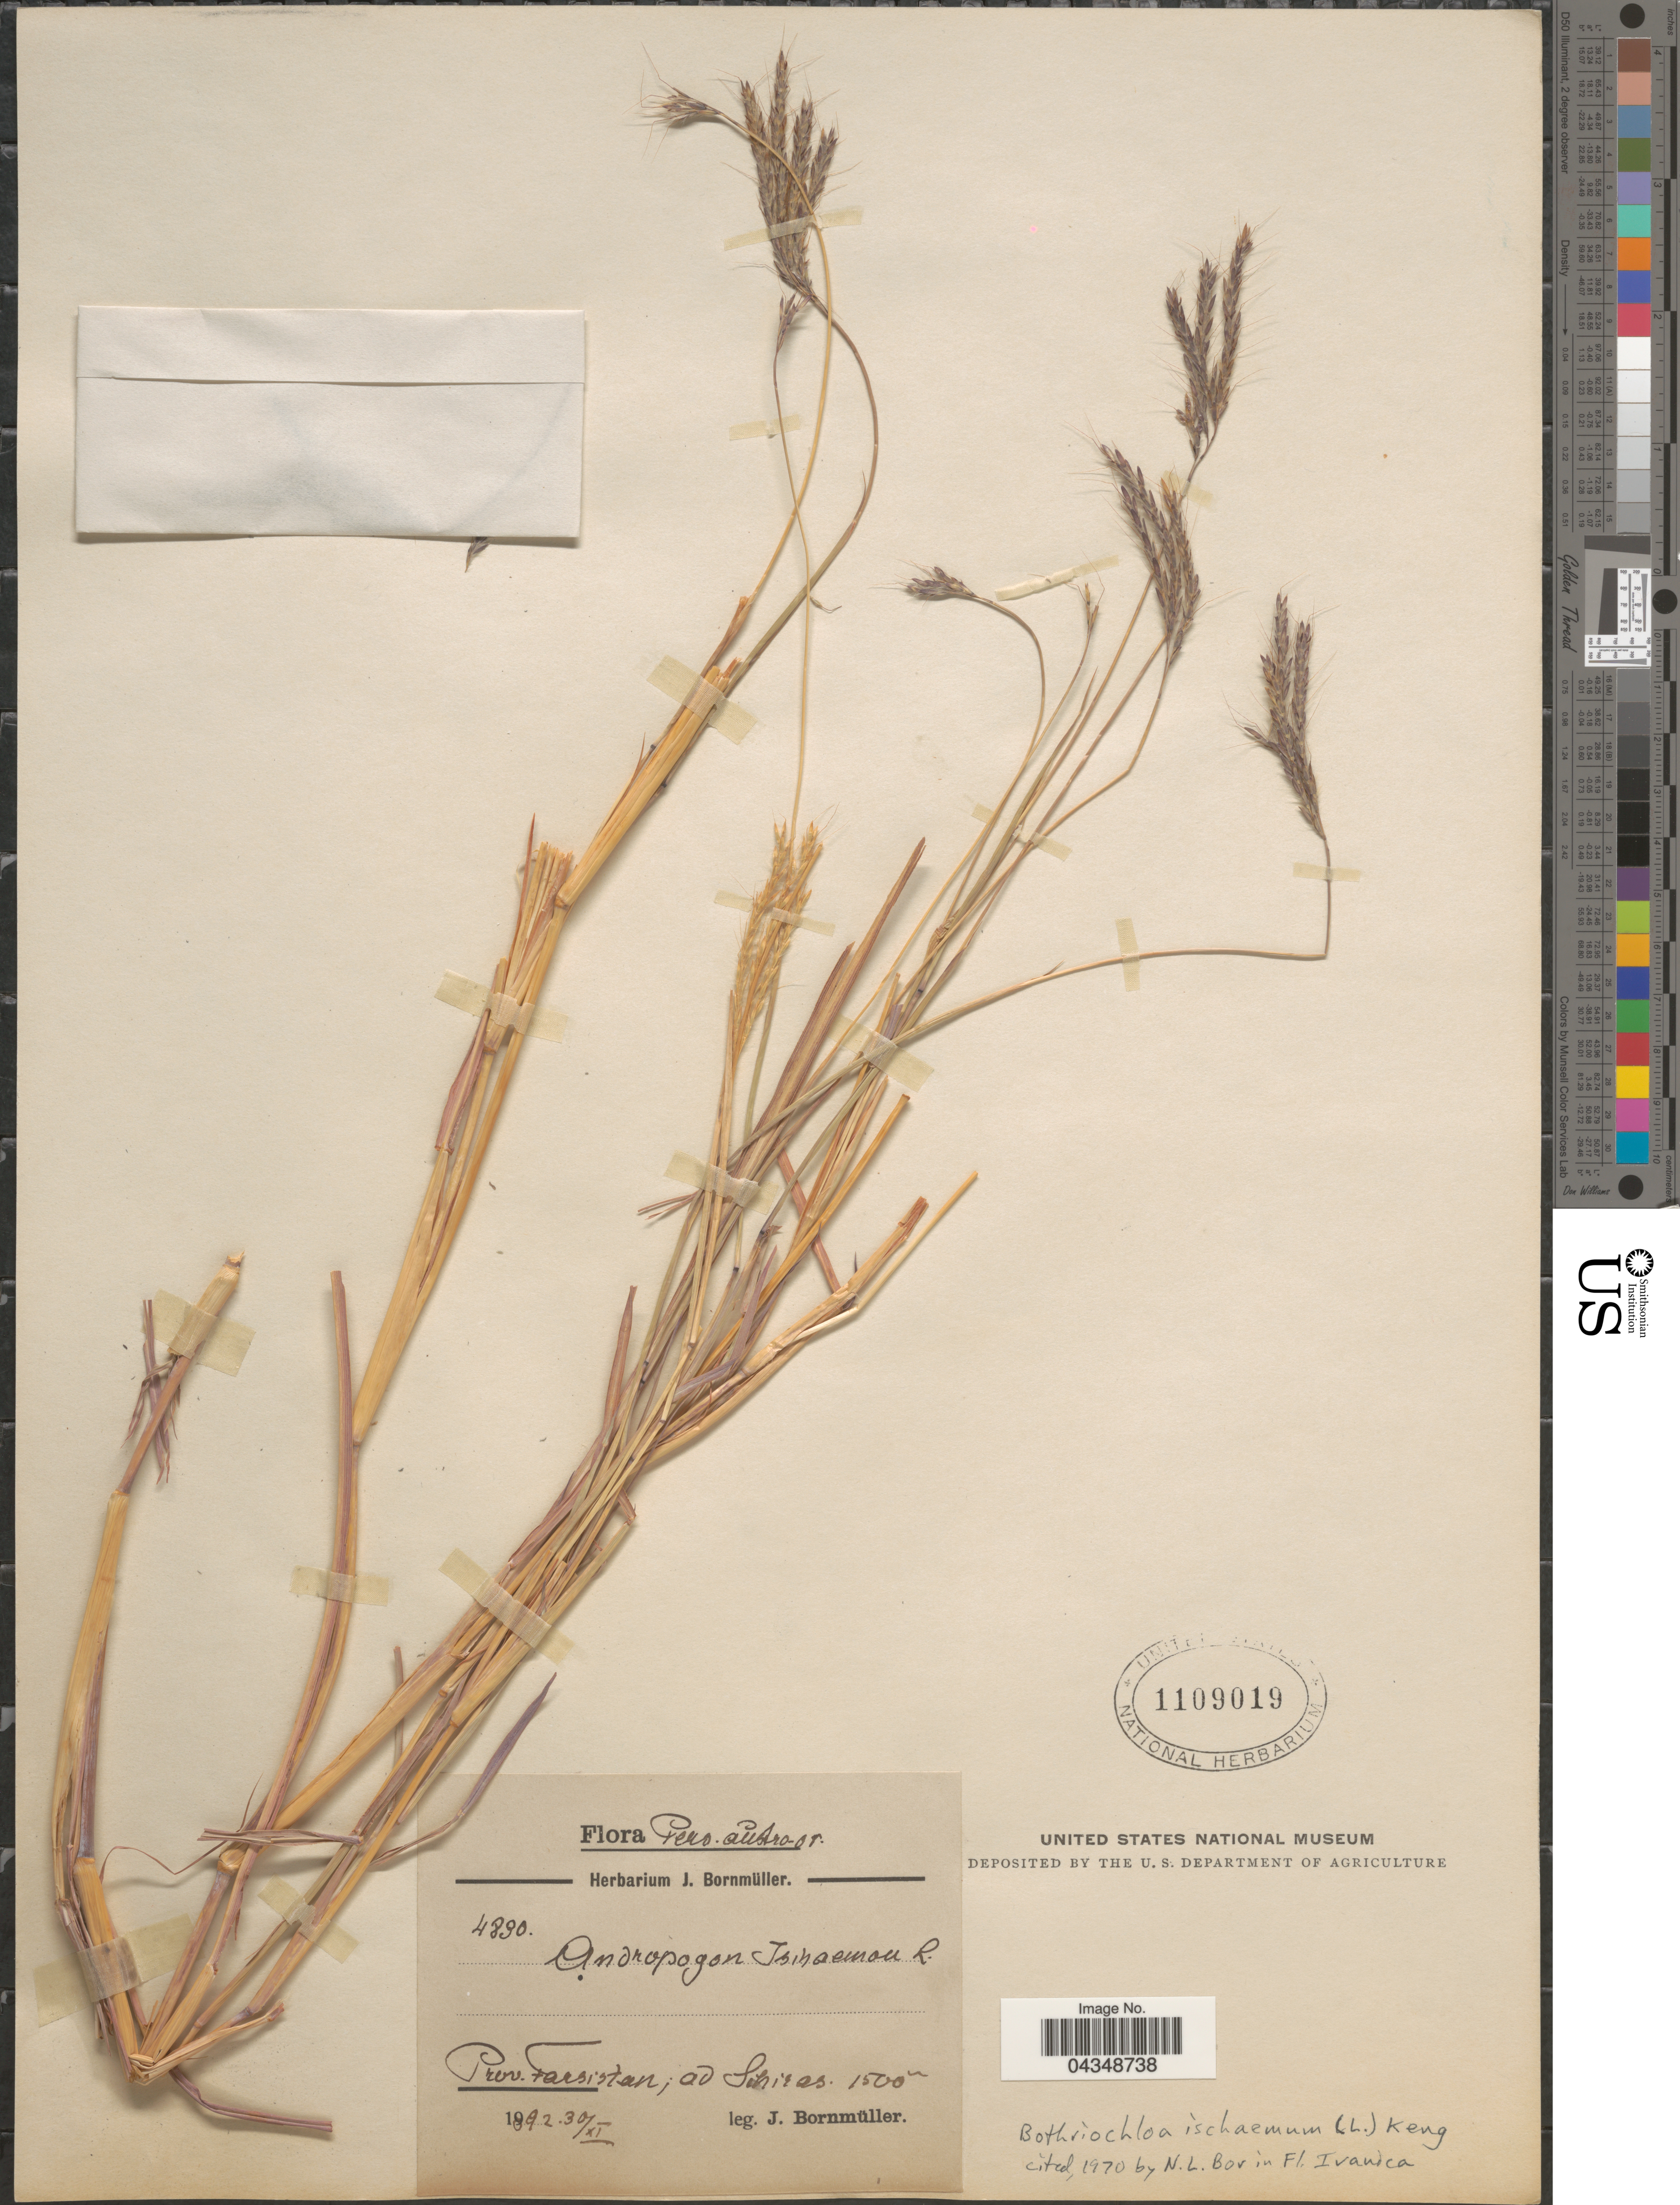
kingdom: Plantae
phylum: Tracheophyta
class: Liliopsida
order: Poales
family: Poaceae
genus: Bothriochloa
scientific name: Bothriochloa ischaemum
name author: (L.) Keng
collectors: J. Bornmüller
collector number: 4830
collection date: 1892-11-30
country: Iran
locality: Pers. austro-or. Prov. Farsistan, ad Schiras.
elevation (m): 1500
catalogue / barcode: US 1109019